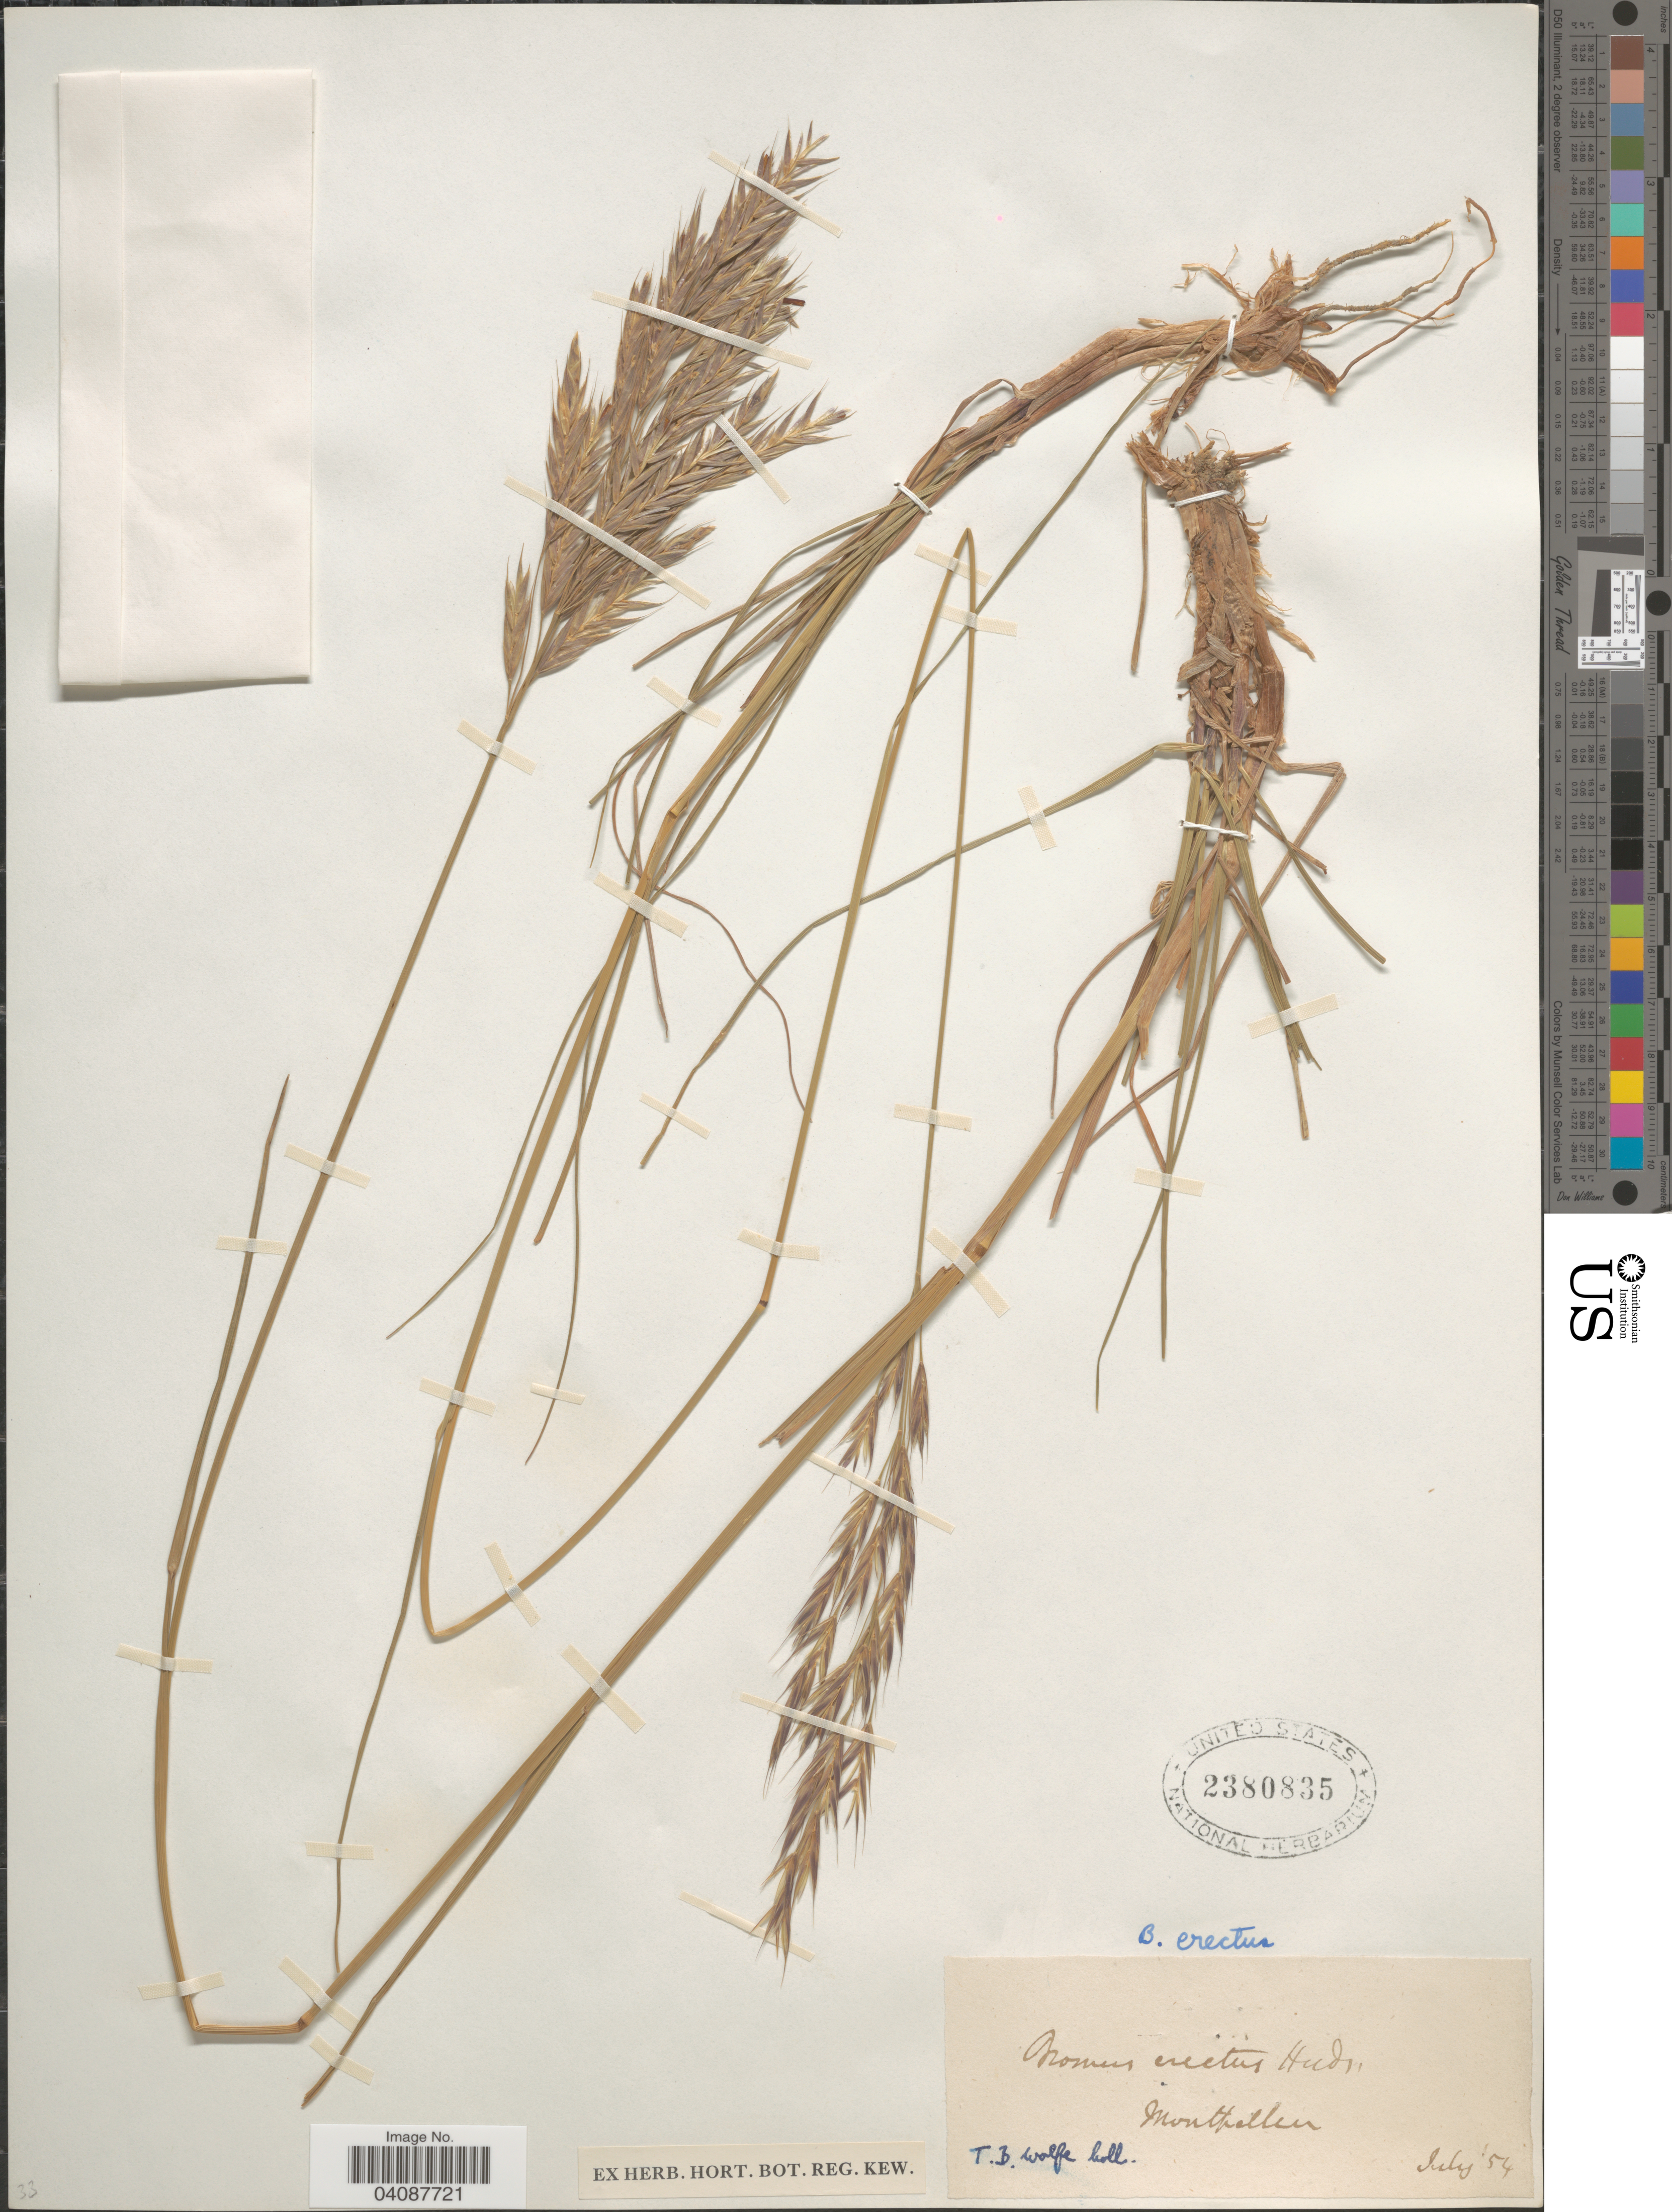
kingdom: Plantae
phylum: Tracheophyta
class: Liliopsida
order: Poales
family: Poaceae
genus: Bromus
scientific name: Bromus erectus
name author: Huds.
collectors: T. Wolfe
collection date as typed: Transcribed d/m/y: /7/54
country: France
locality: Montpellier.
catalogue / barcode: US 2380835